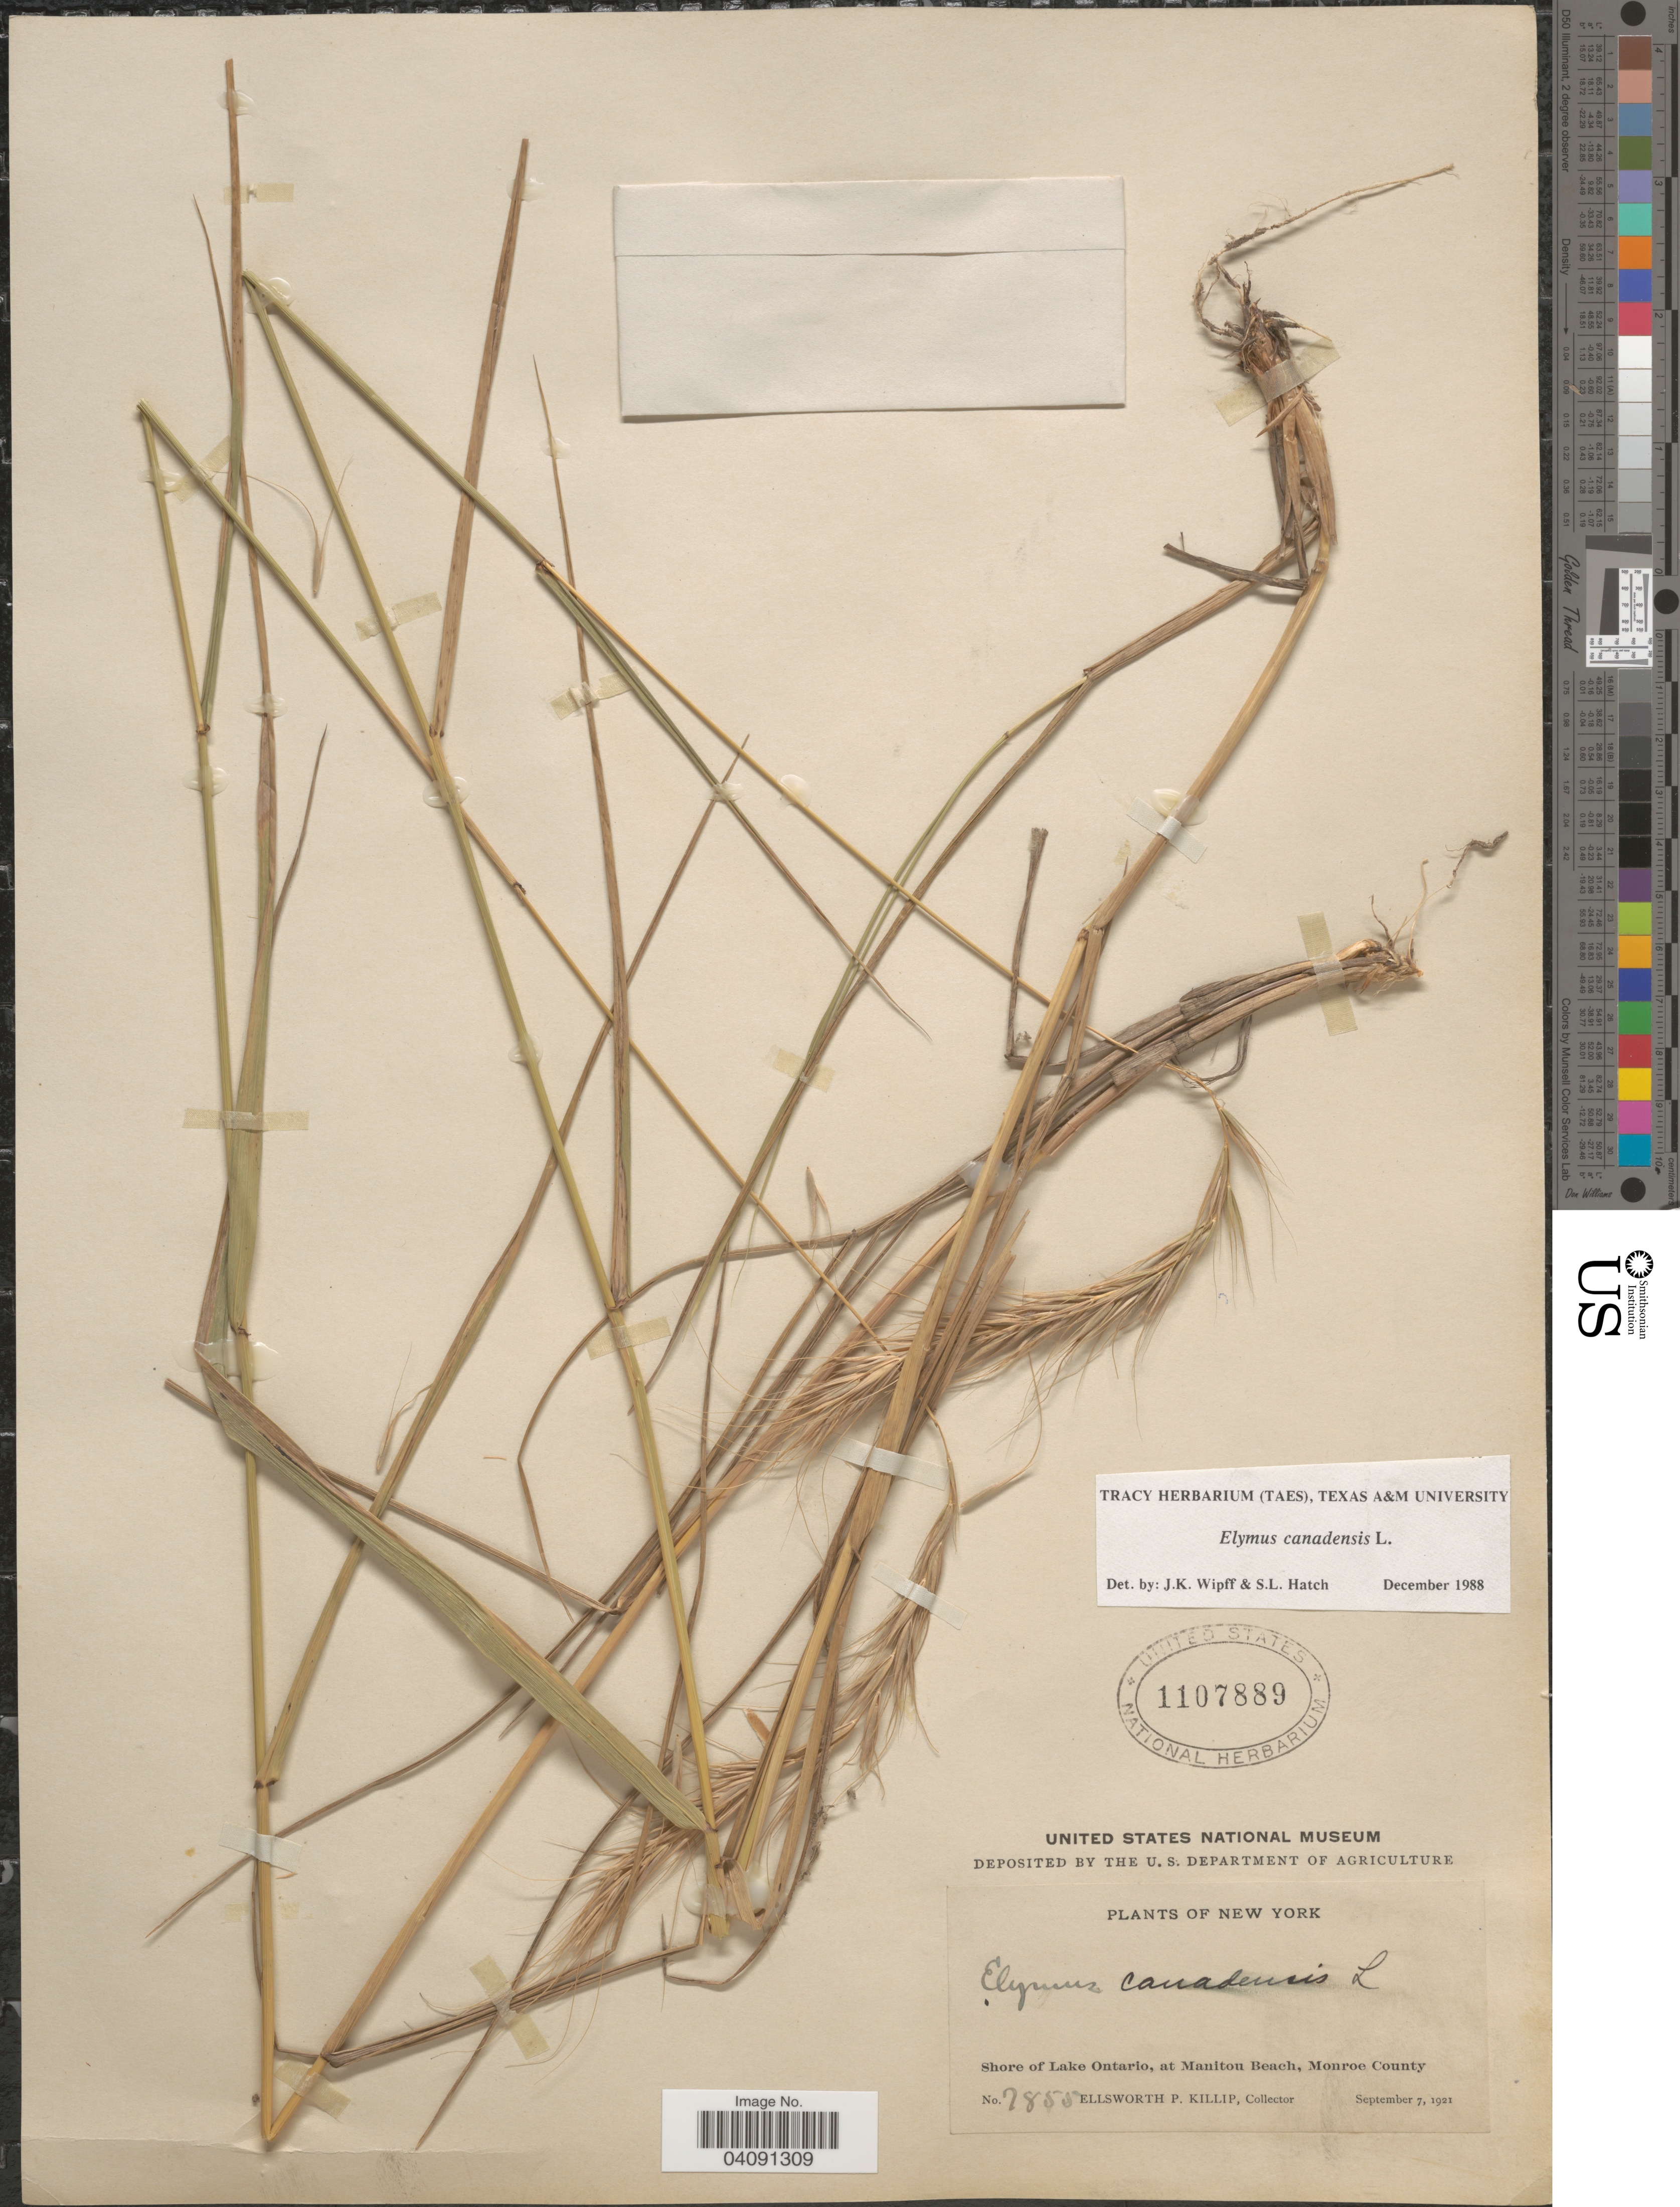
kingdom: Plantae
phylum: Tracheophyta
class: Liliopsida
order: Poales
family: Poaceae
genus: Elymus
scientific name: Elymus canadensis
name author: L.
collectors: E. P. Killip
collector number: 7855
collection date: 1921-09-07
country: United States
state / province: New York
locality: Shore of Lake Ontario, at Manitou Beach, Monroe County.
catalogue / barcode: US 1107889